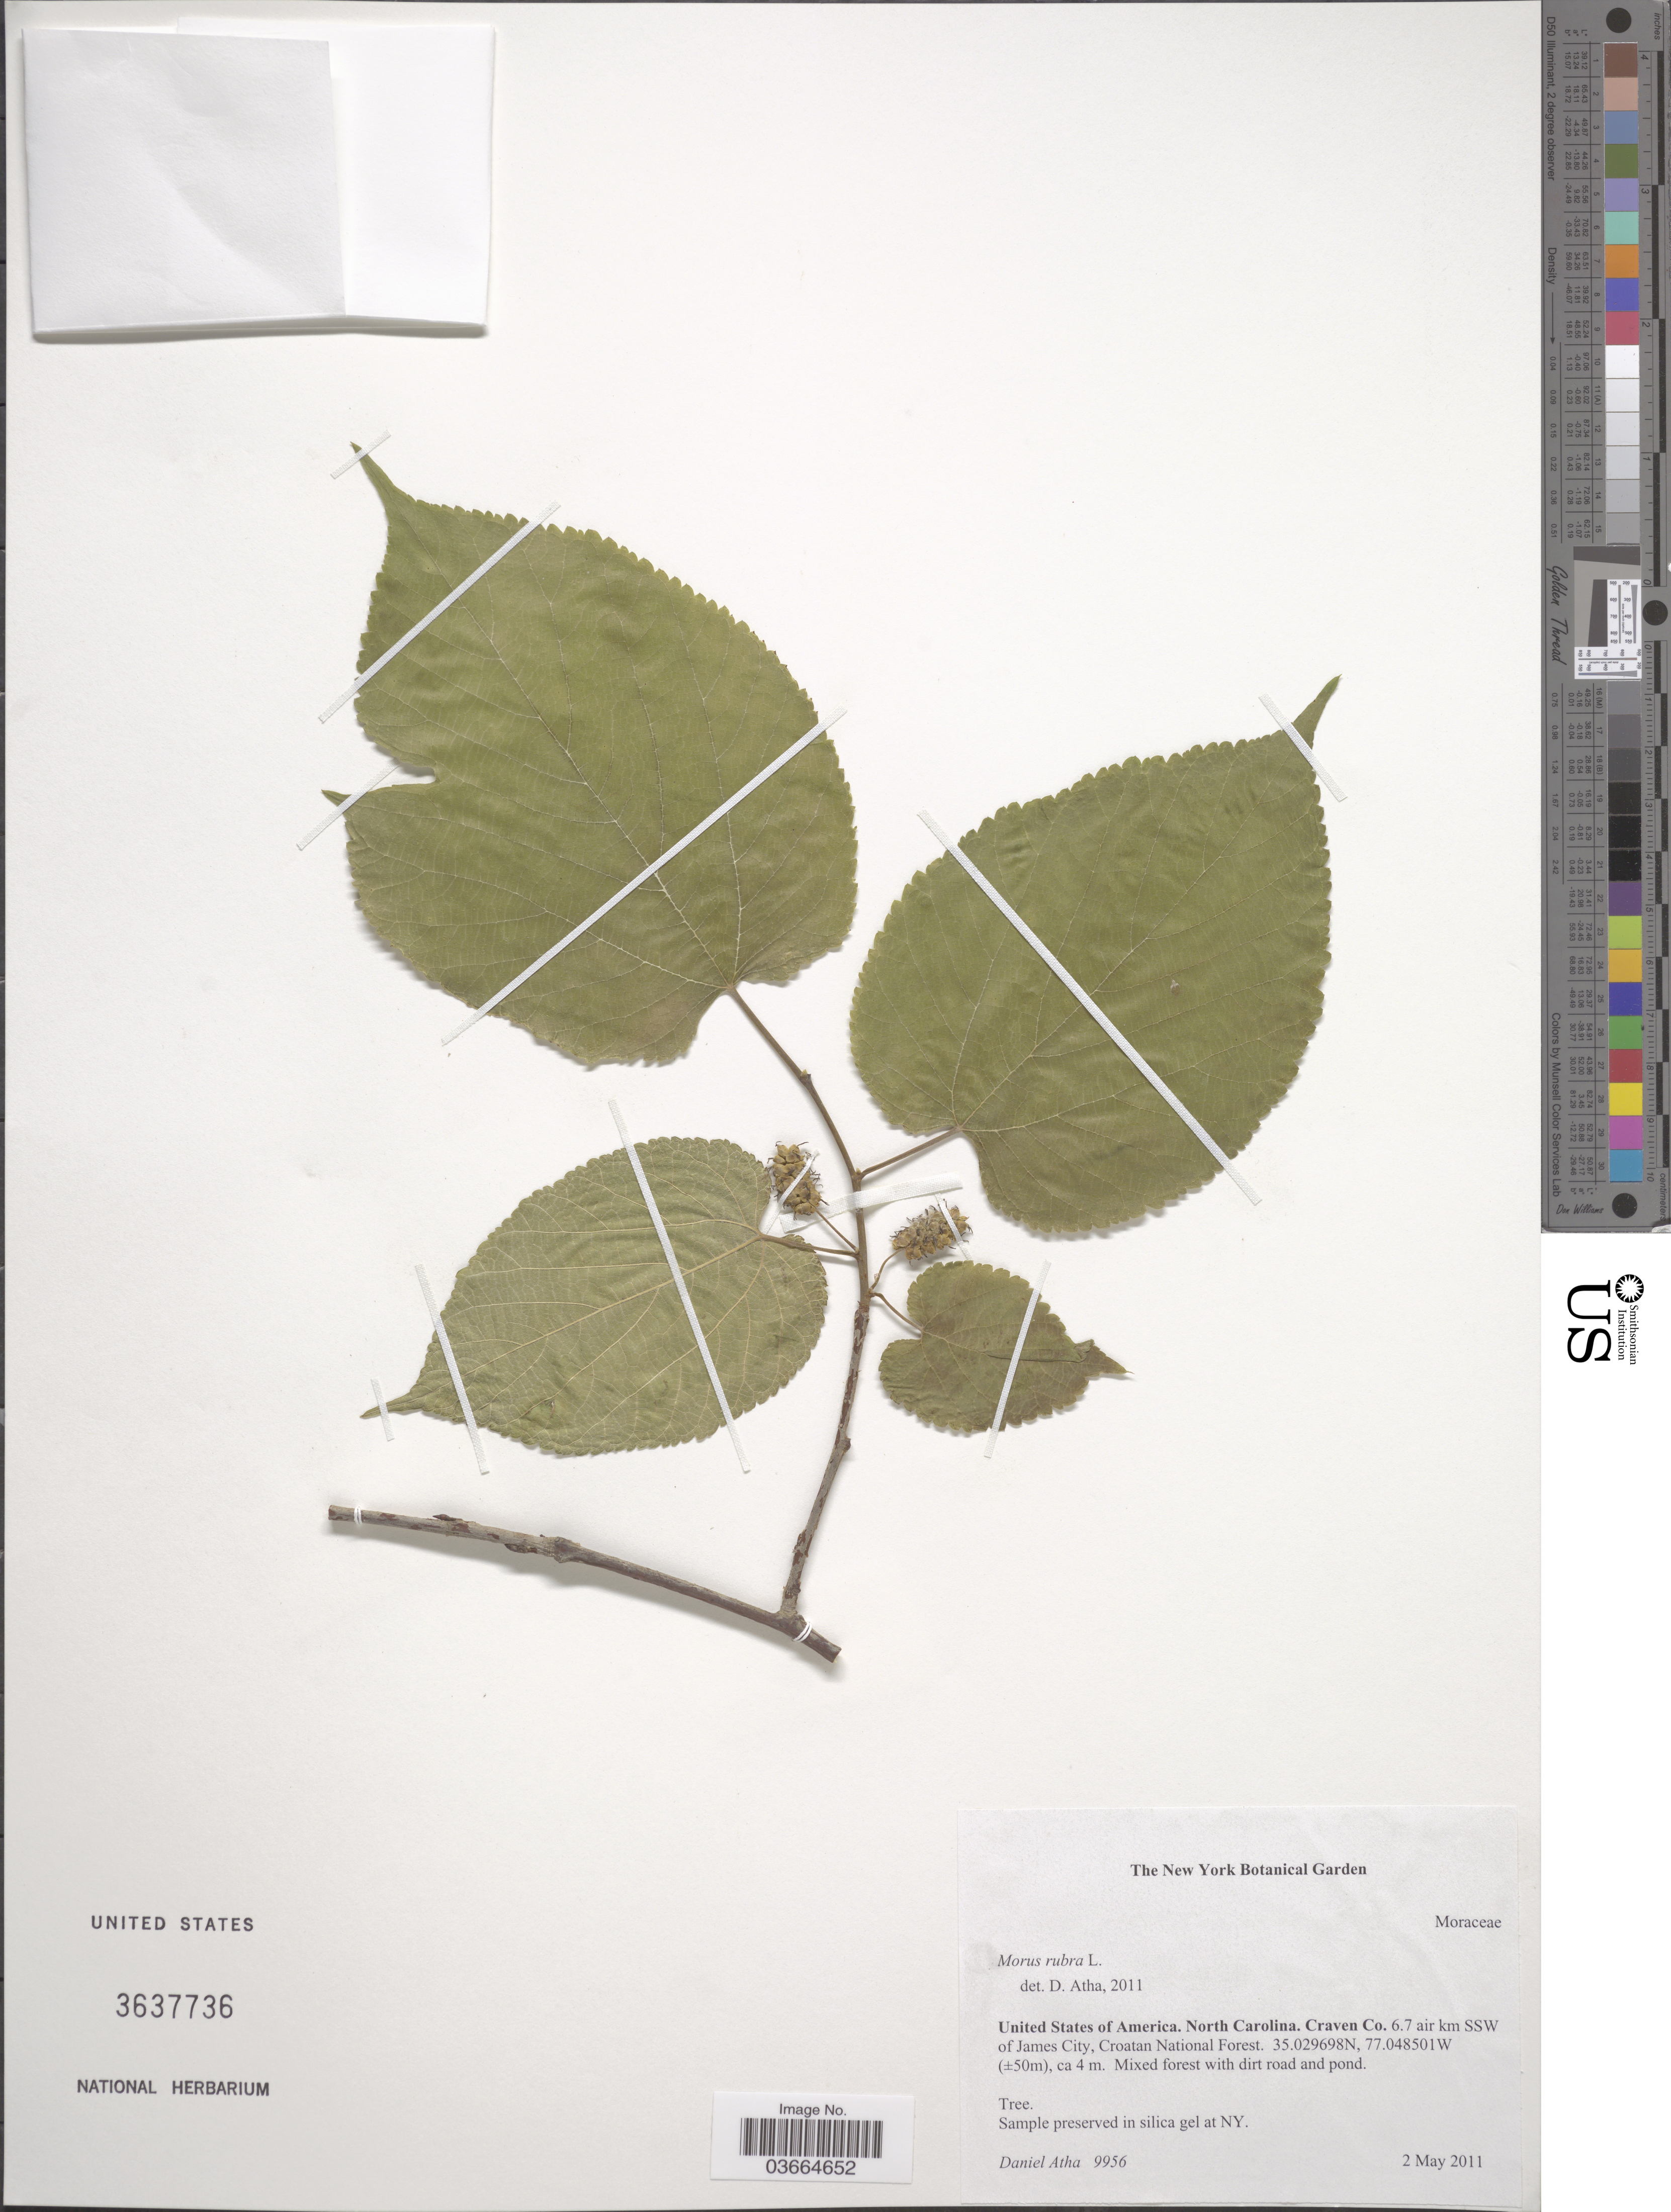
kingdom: Plantae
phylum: Tracheophyta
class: Magnoliopsida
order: Rosales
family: Moraceae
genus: Morus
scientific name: Morus rubra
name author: L.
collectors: D. Atha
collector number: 9956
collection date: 2011-05-02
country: United States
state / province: North Carolina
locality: Craven Co. 6.7 air km SSW of James City, Croatan National Forest.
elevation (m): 4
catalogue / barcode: US 3637736